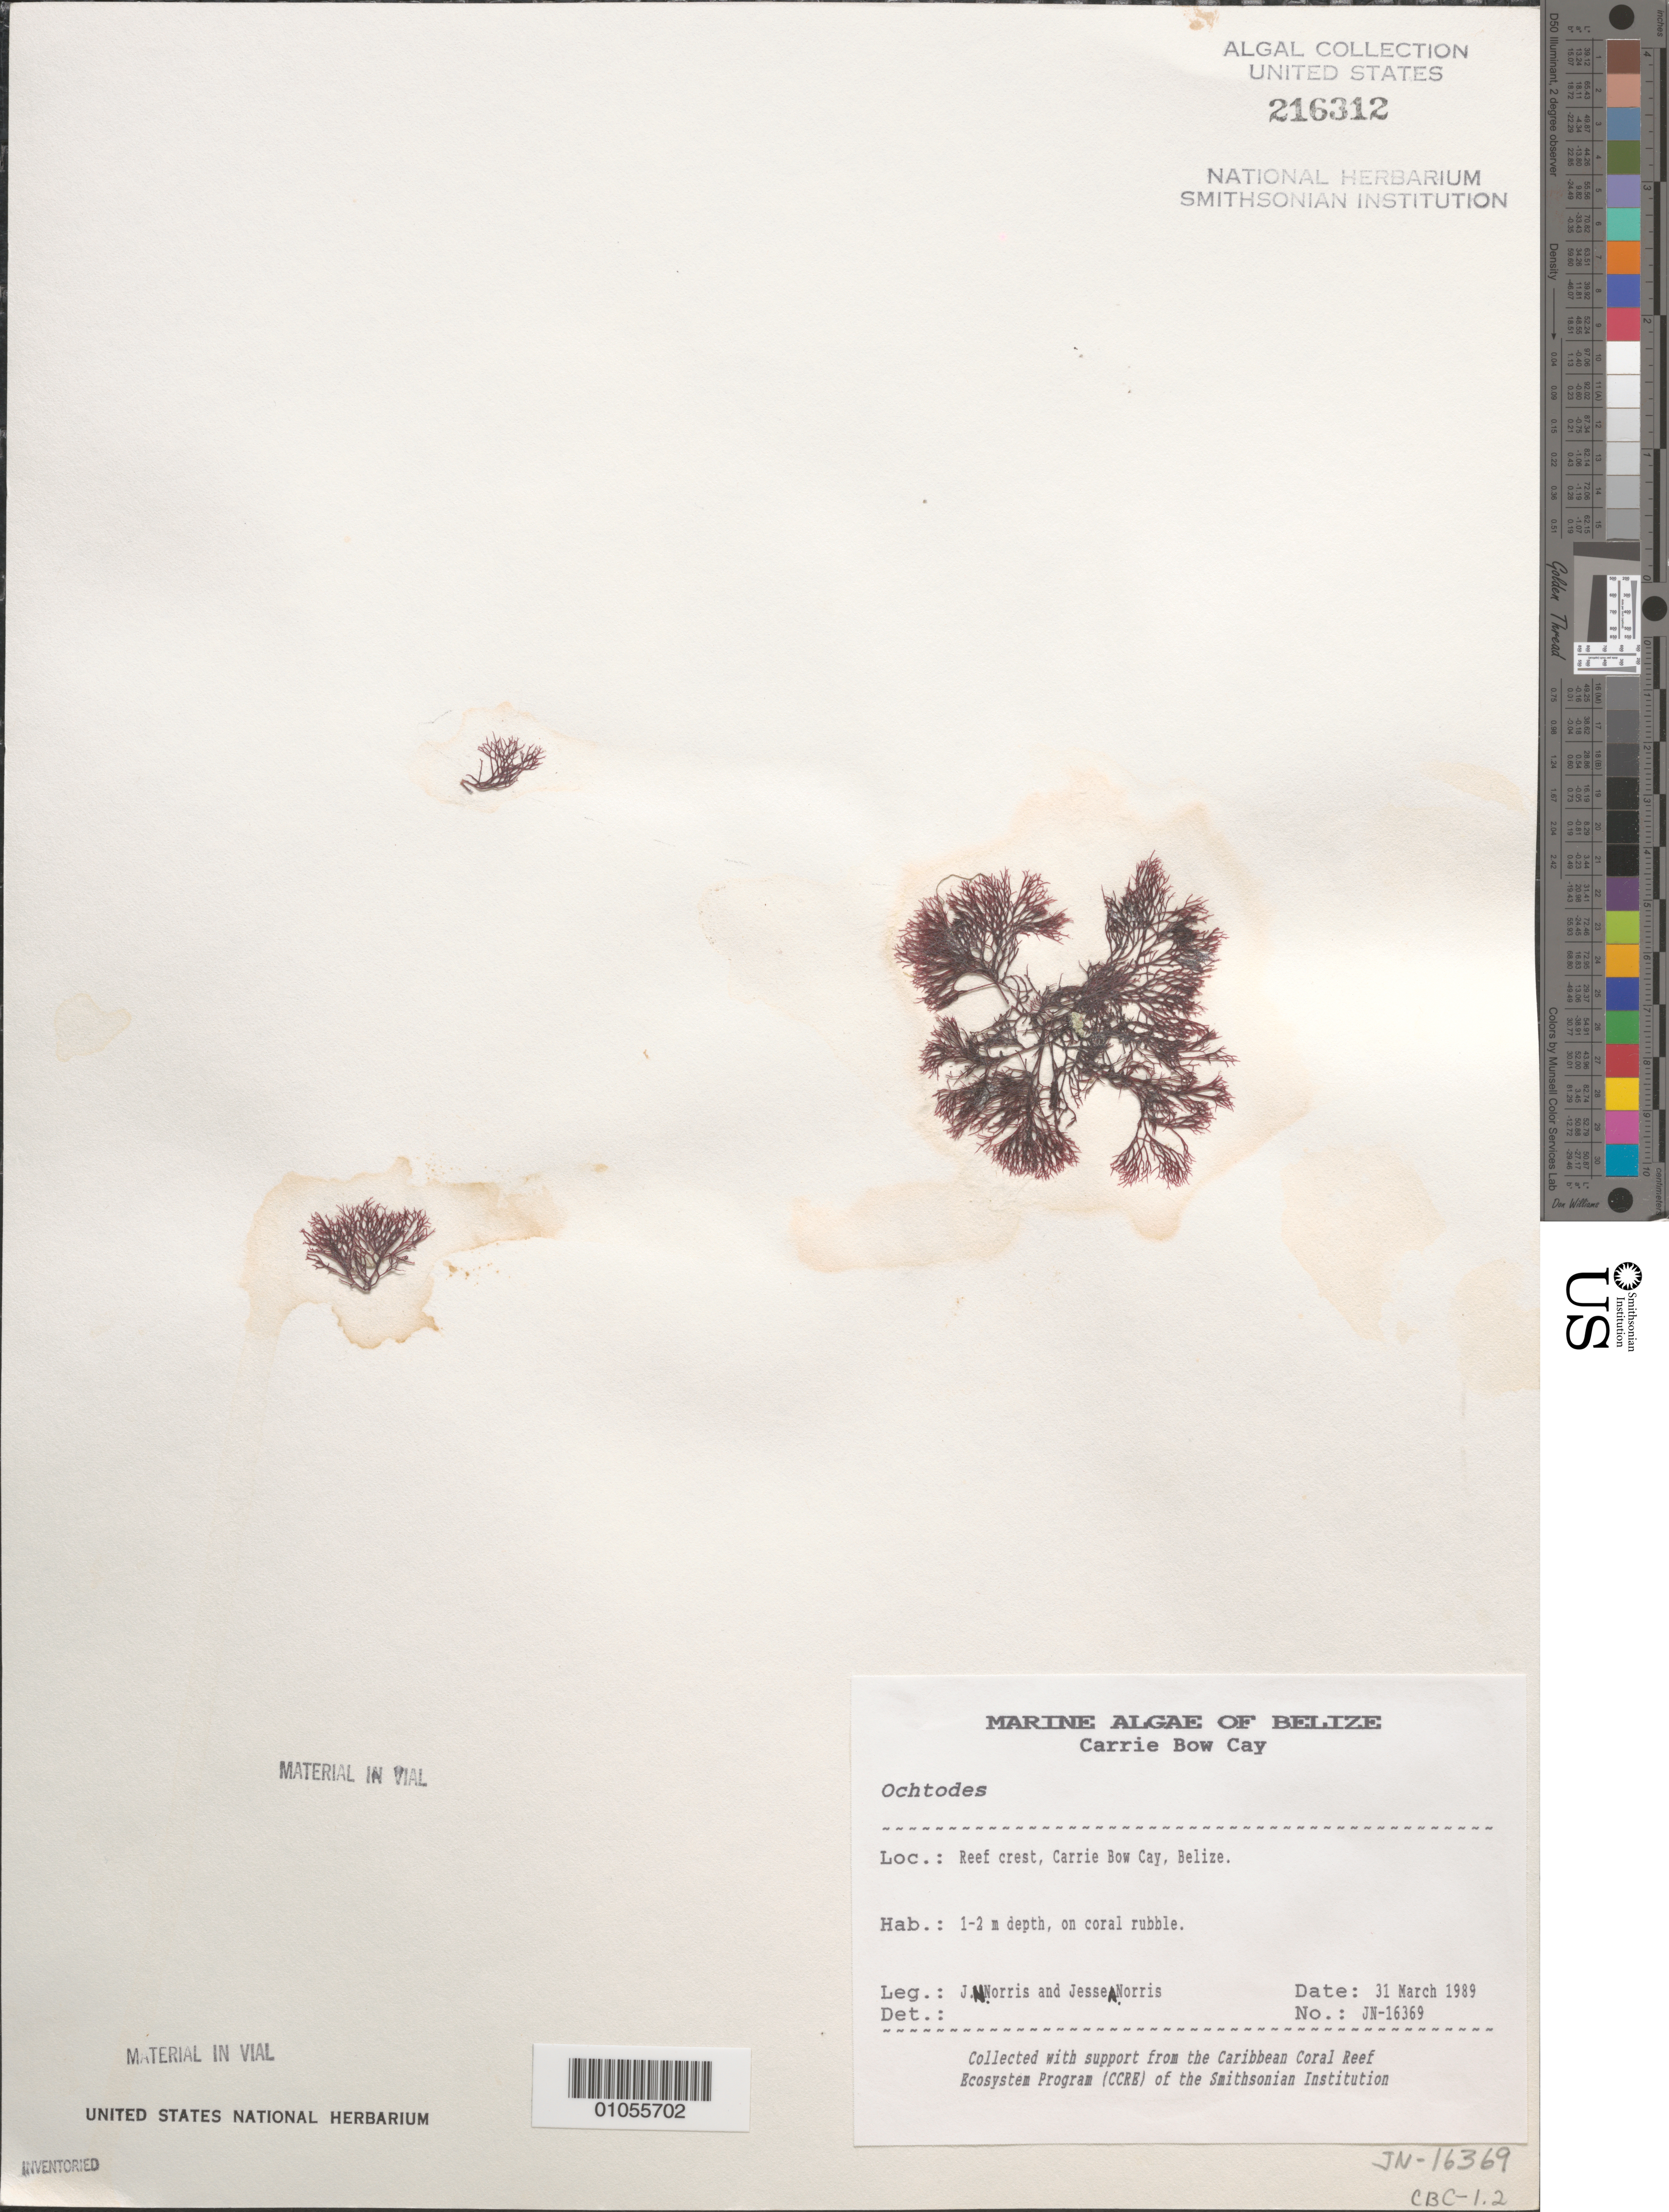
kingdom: Plantae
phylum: Rhodophyta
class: Florideophyceae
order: Gigartinales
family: Rhizophyllidaceae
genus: Ochtodes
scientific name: Ochtodes sp.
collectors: J. N. Norris & J. A. Norris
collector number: JN-16369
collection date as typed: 31 Mar 1989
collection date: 1989-03-31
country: Belize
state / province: Stann Creek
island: Carrie Bow Cay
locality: Reef crest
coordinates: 16 48'N, 88 05'W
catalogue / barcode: US 216312